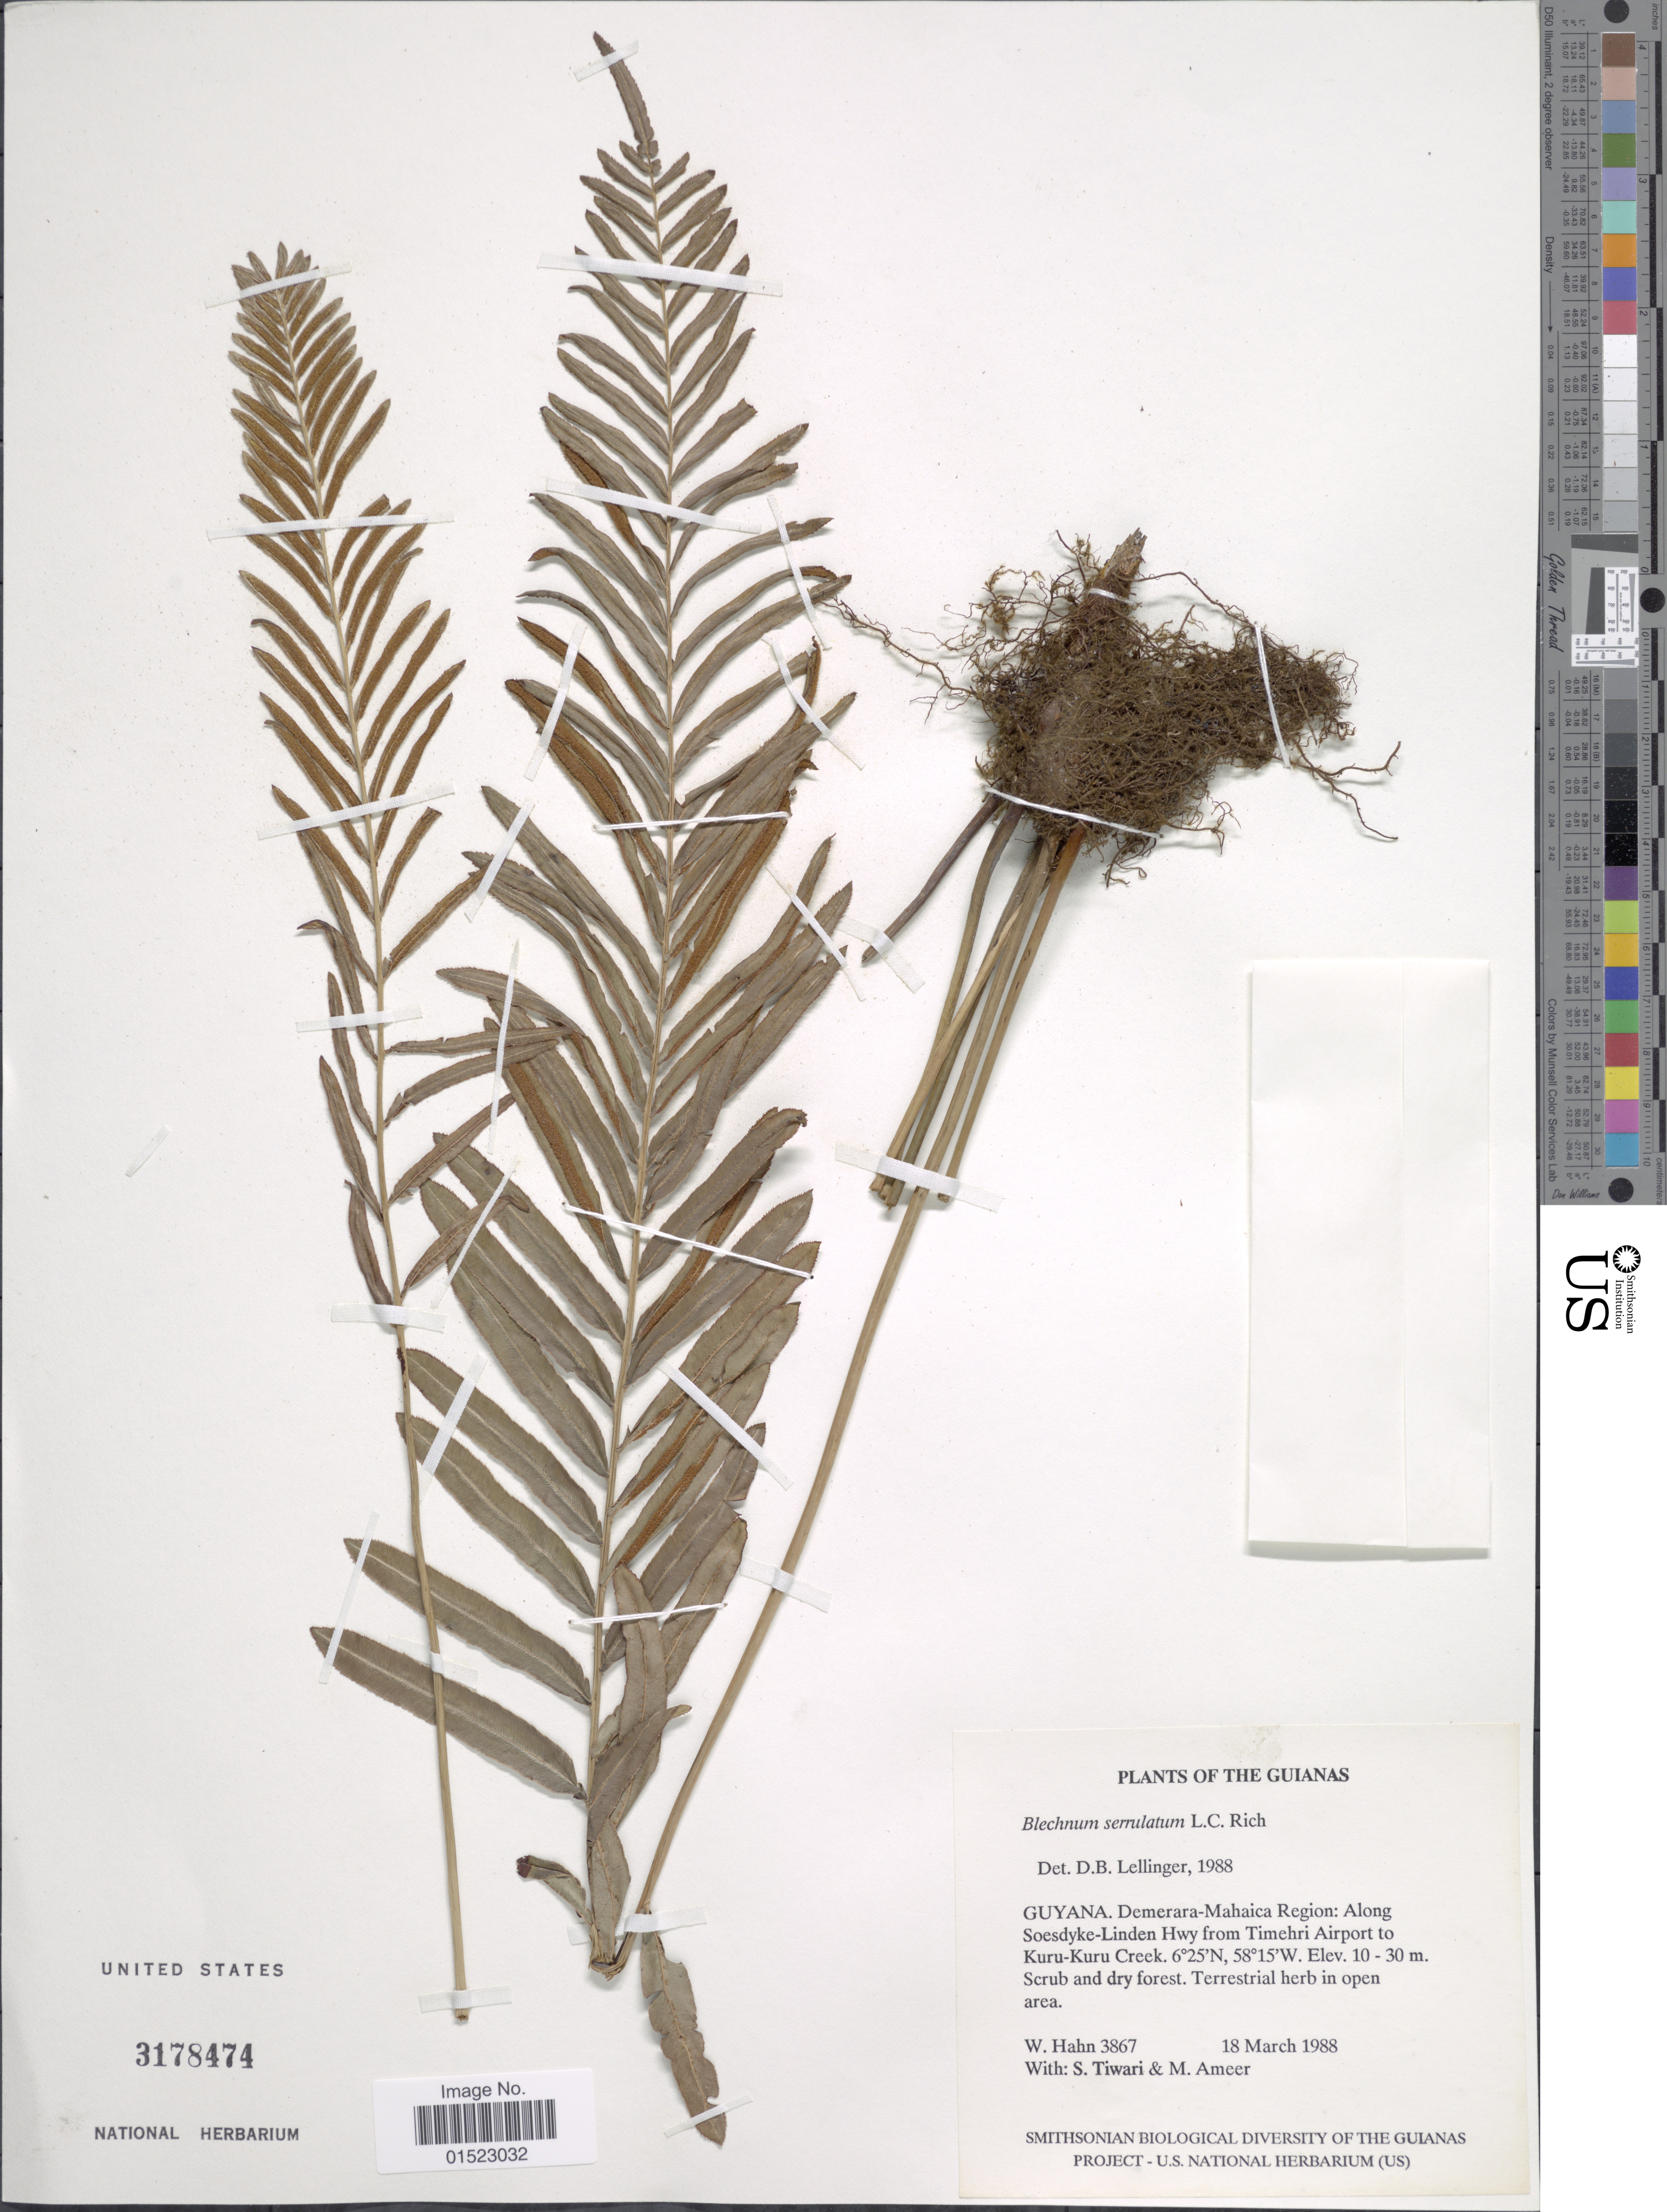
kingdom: Plantae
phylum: Tracheophyta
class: Polypodiopsida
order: Polypodiales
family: Blechnaceae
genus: Telmatoblechnum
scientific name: Telmatoblechnum serrulatum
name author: (Rich.) Perrie et al.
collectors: W. Hahn, S. Tiwari & M. Ameer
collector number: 3867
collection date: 1988-03-18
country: Guyana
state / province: Demerara-Mahaica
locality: Along Soesdyke-Linden Hwy from Timehri Airport to Kuru-Kuru Creek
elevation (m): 10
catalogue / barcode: US 3178474